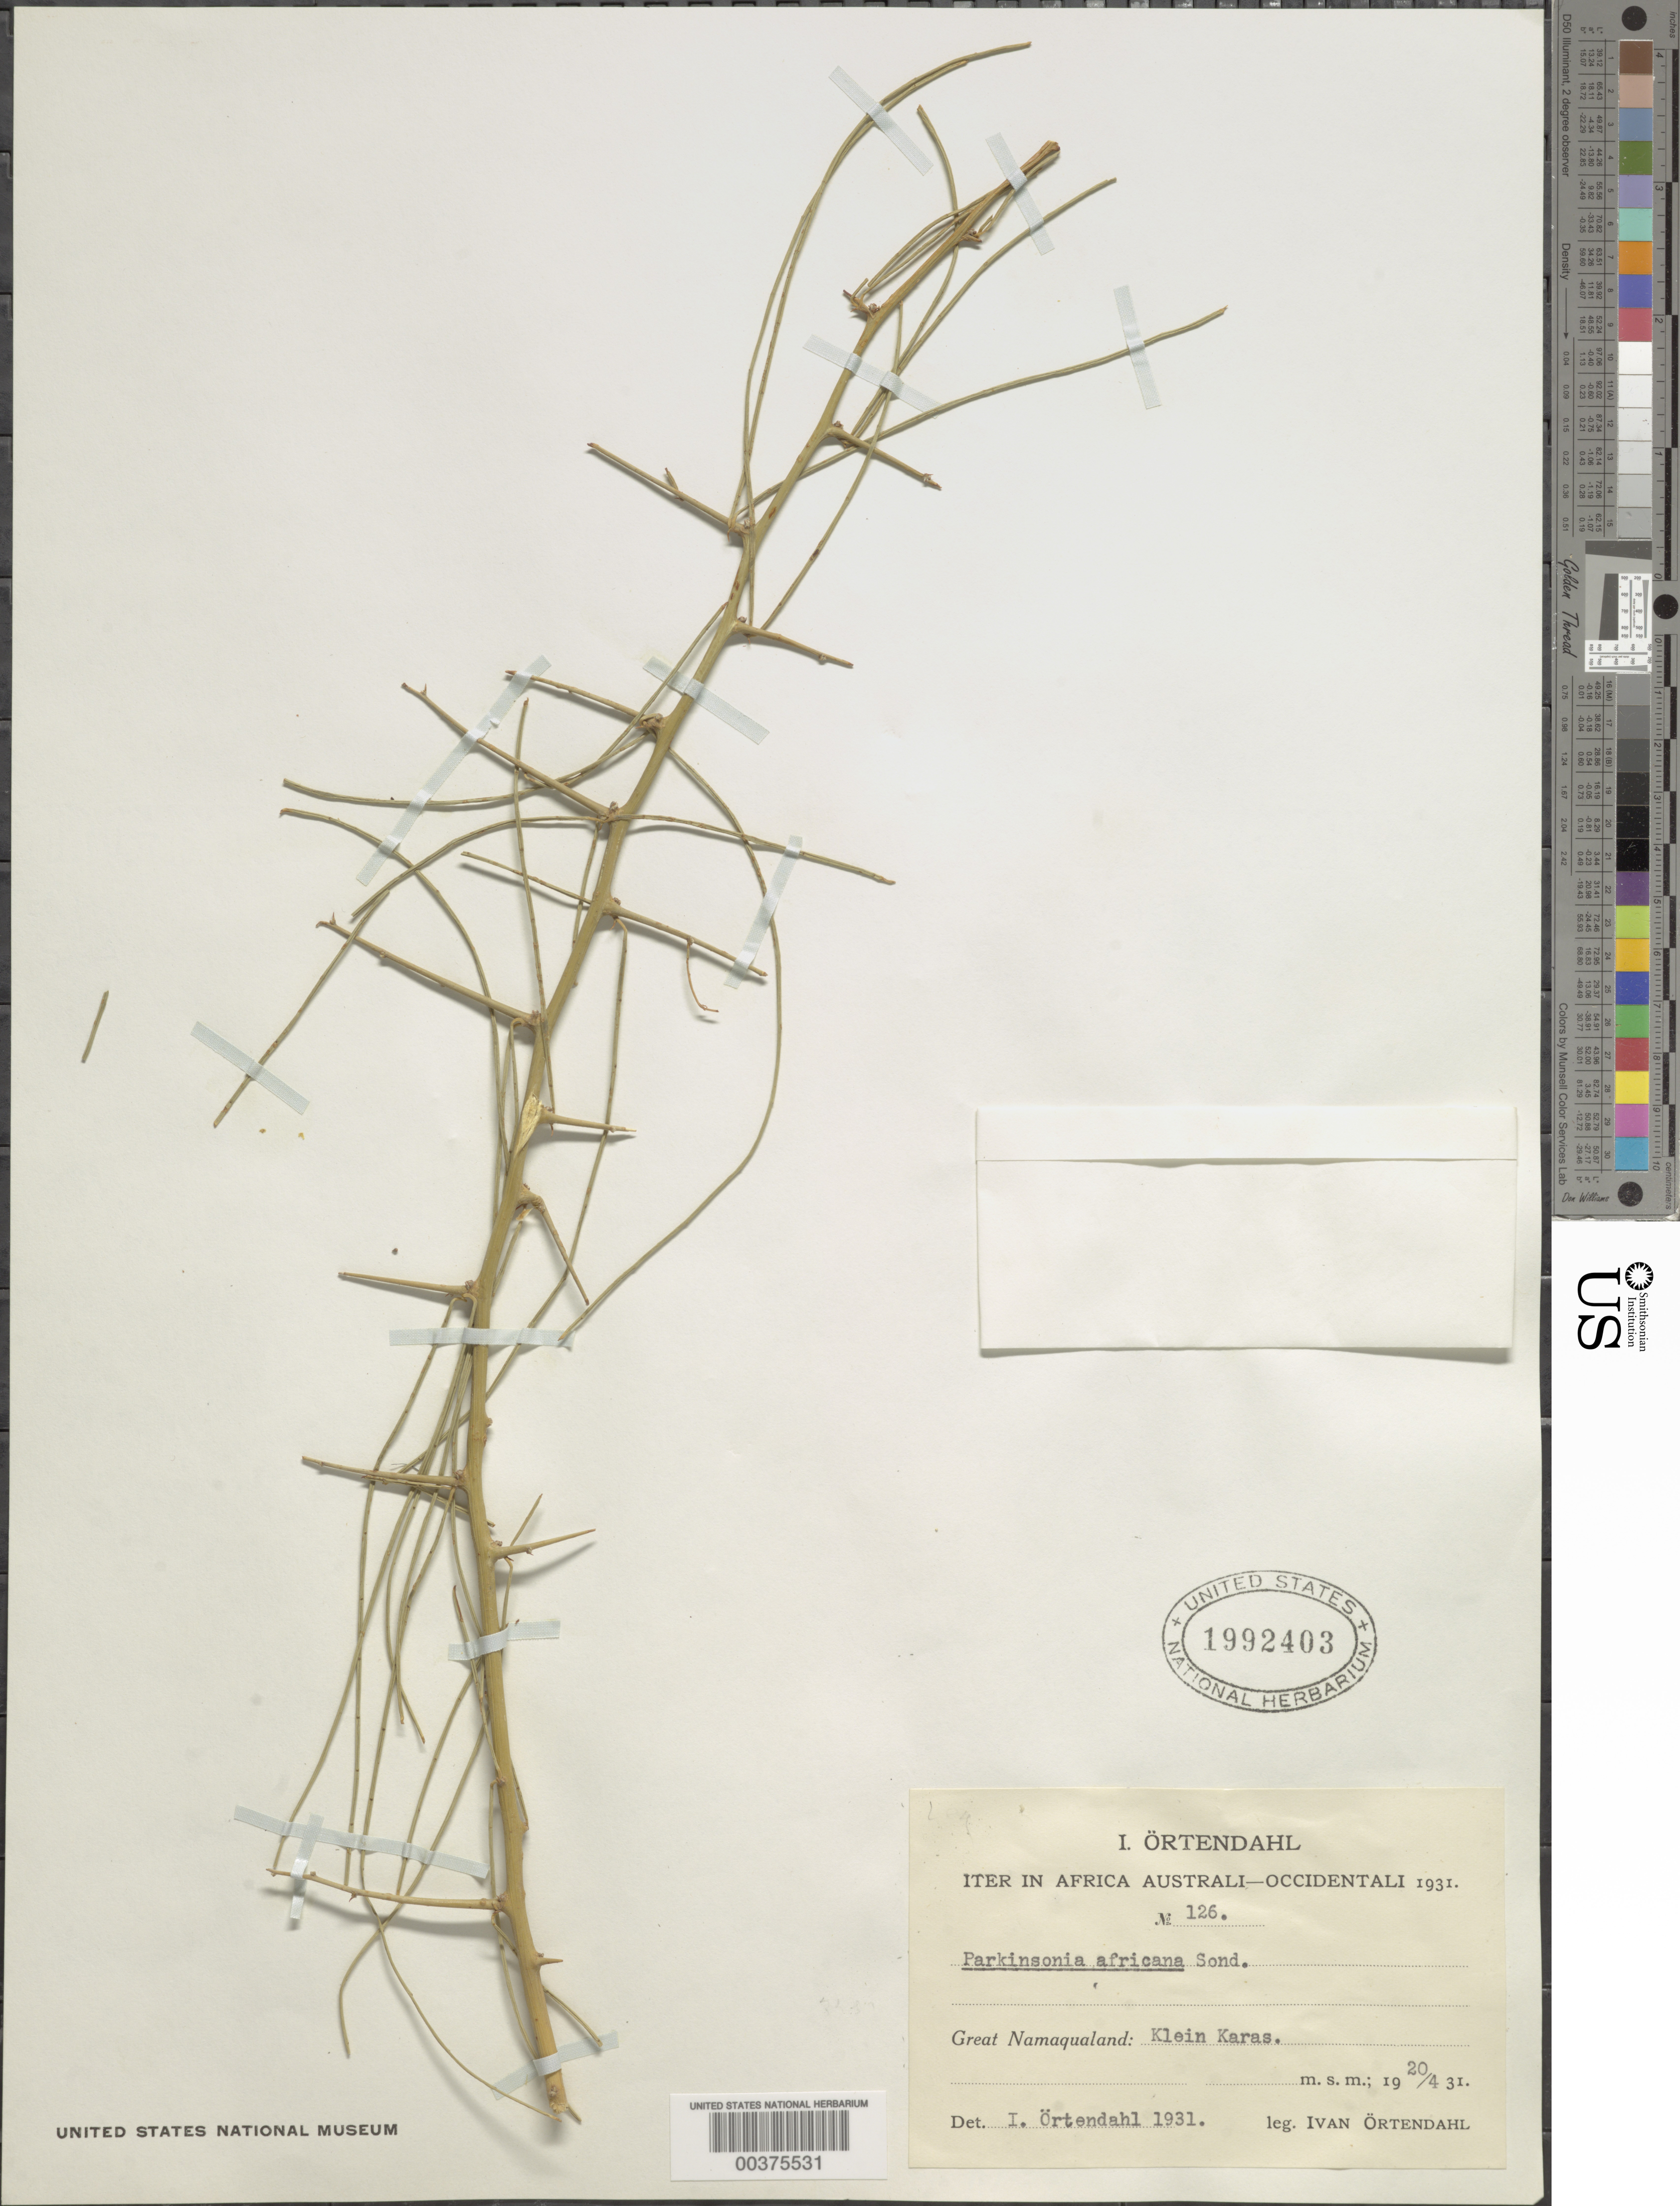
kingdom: Plantae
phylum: Tracheophyta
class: Magnoliopsida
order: Fabales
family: Fabaceae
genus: Parkinsonia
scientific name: Parkinsonia africana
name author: Sond.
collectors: I. Ortendahl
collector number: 126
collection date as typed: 20 Apr 1931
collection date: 1931-04-20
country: Namibia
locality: Great namaqualand: klein karas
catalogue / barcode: US 1992403